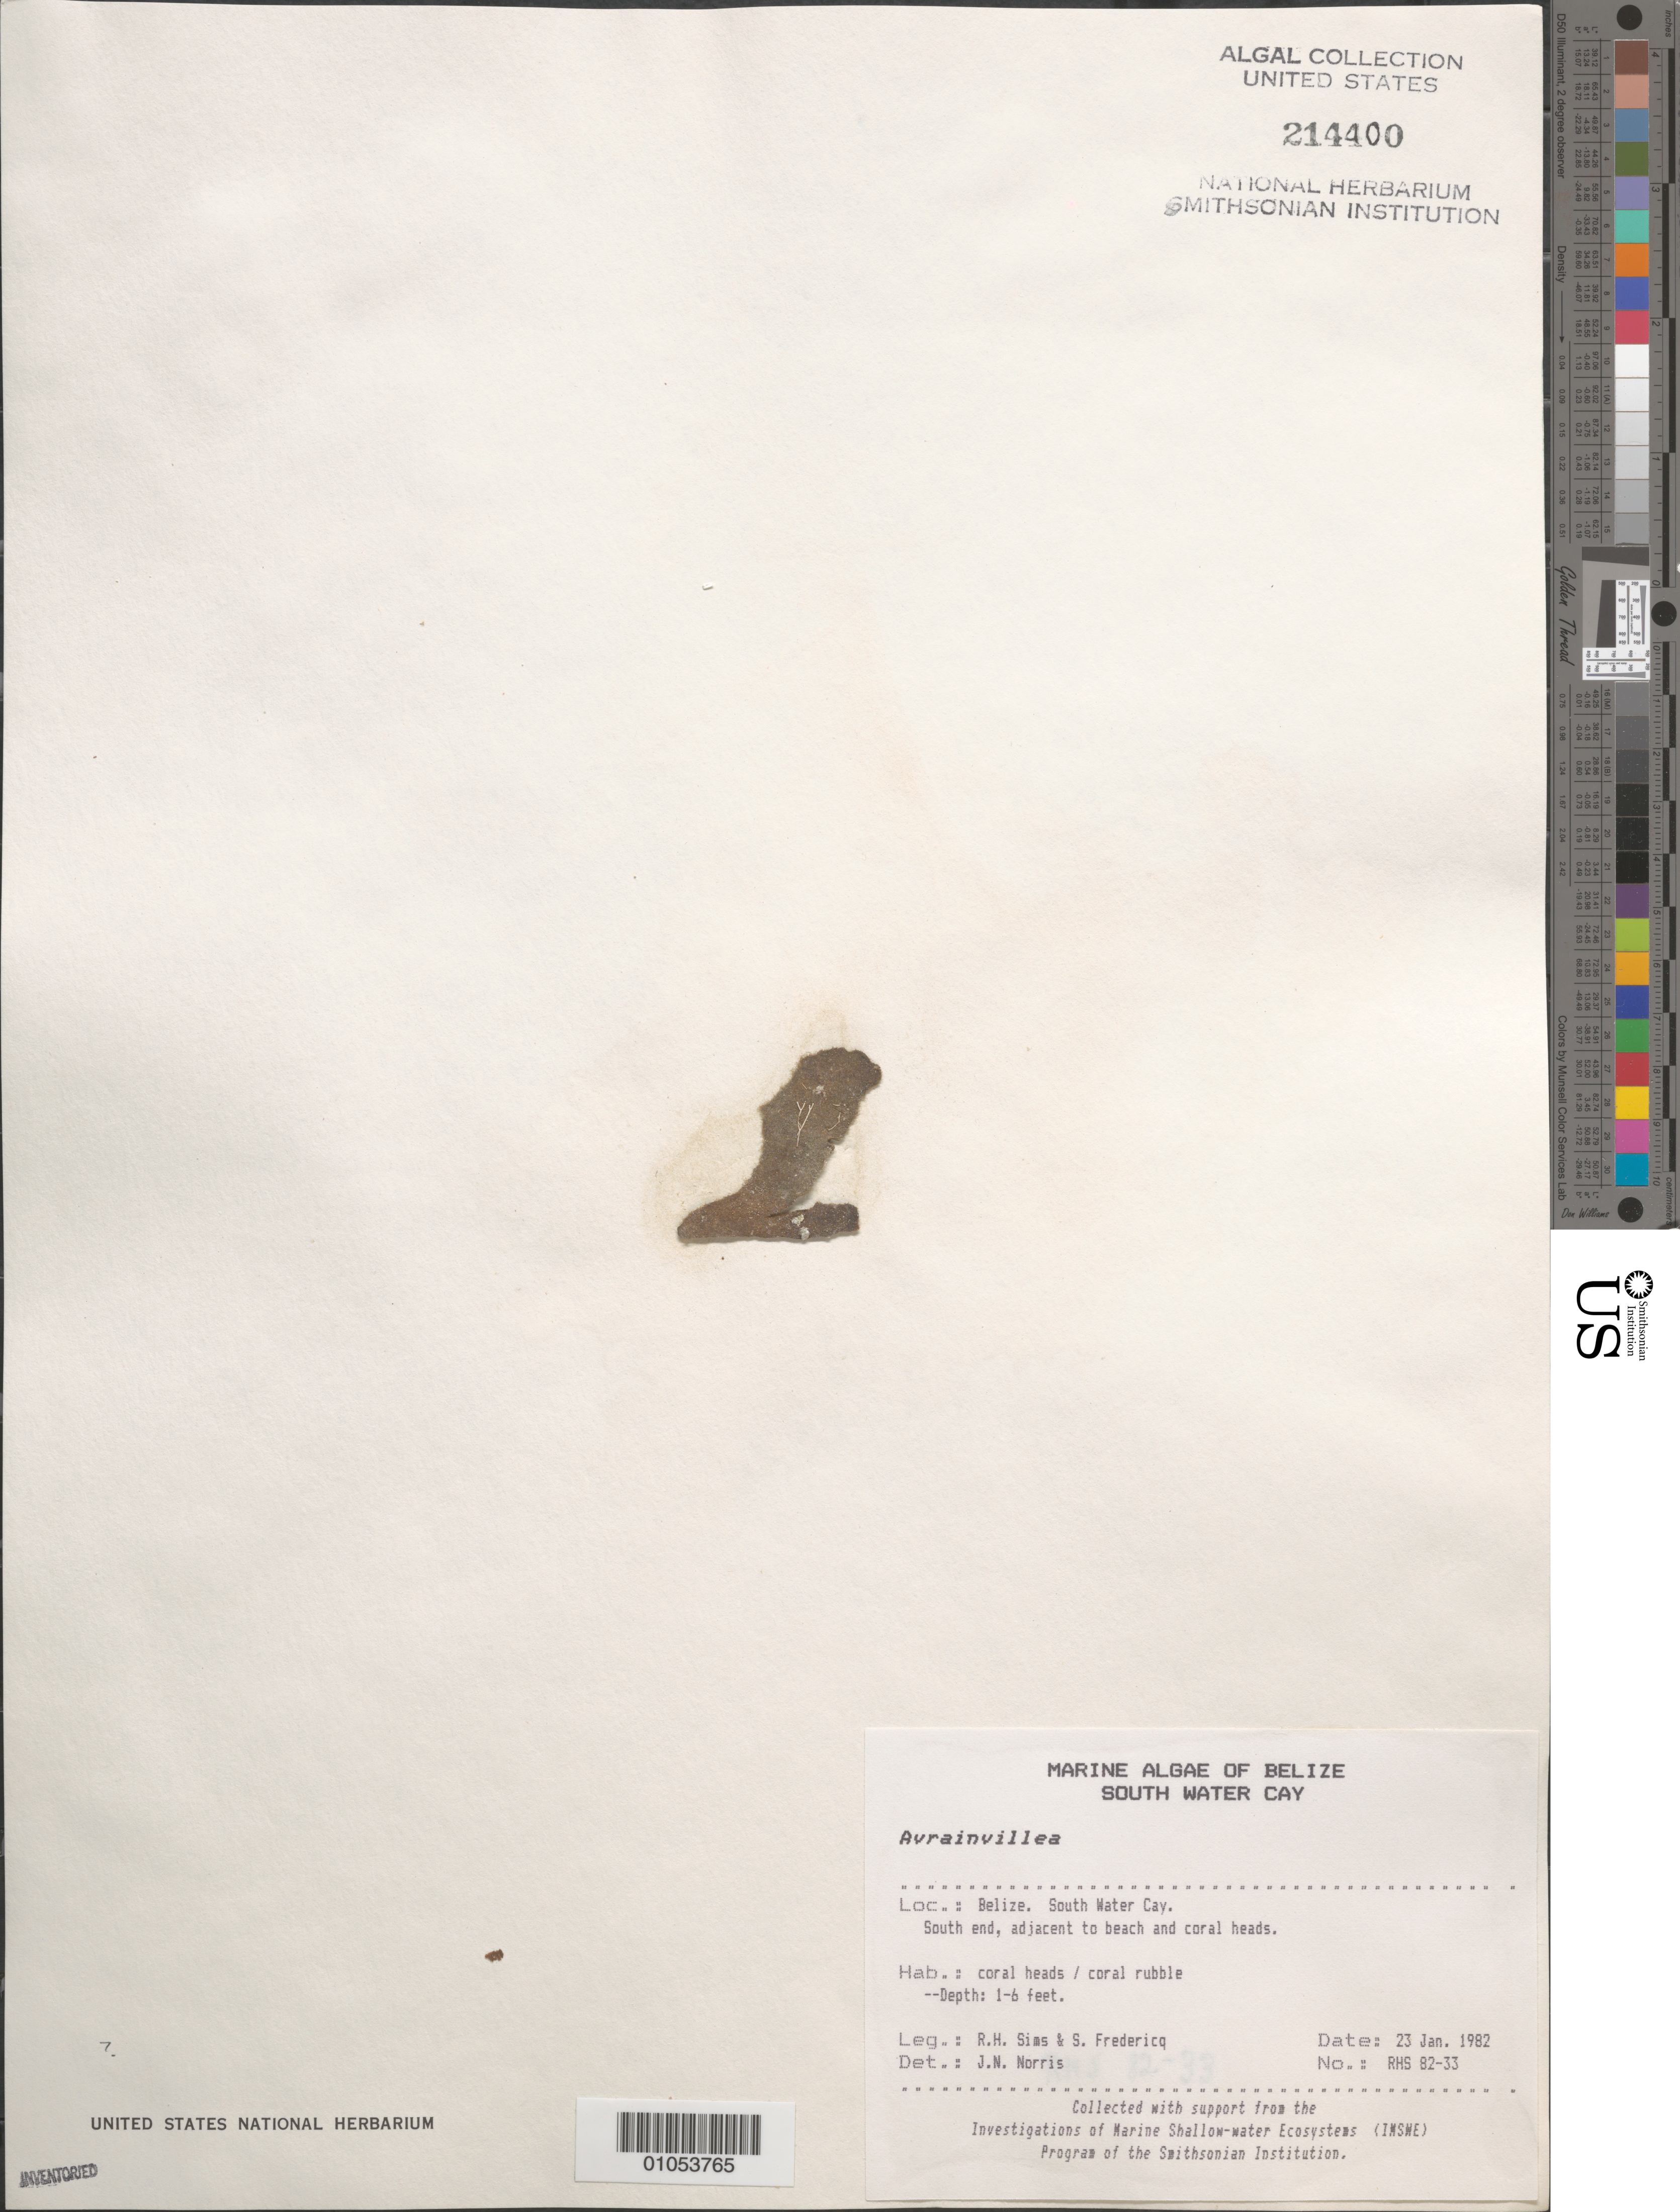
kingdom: Plantae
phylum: Chlorophyta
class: Ulvophyceae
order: Bryopsidales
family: Dichotomosiphonaceae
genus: Avrainvillea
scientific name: Avrainvillea sp.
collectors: R. H. Sims & S. Fredericq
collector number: RHS 82-33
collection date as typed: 23 Jan 1982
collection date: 1982-01-23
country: Belize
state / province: Stann Creek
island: South Water Cay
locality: South end of cay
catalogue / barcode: US 214400